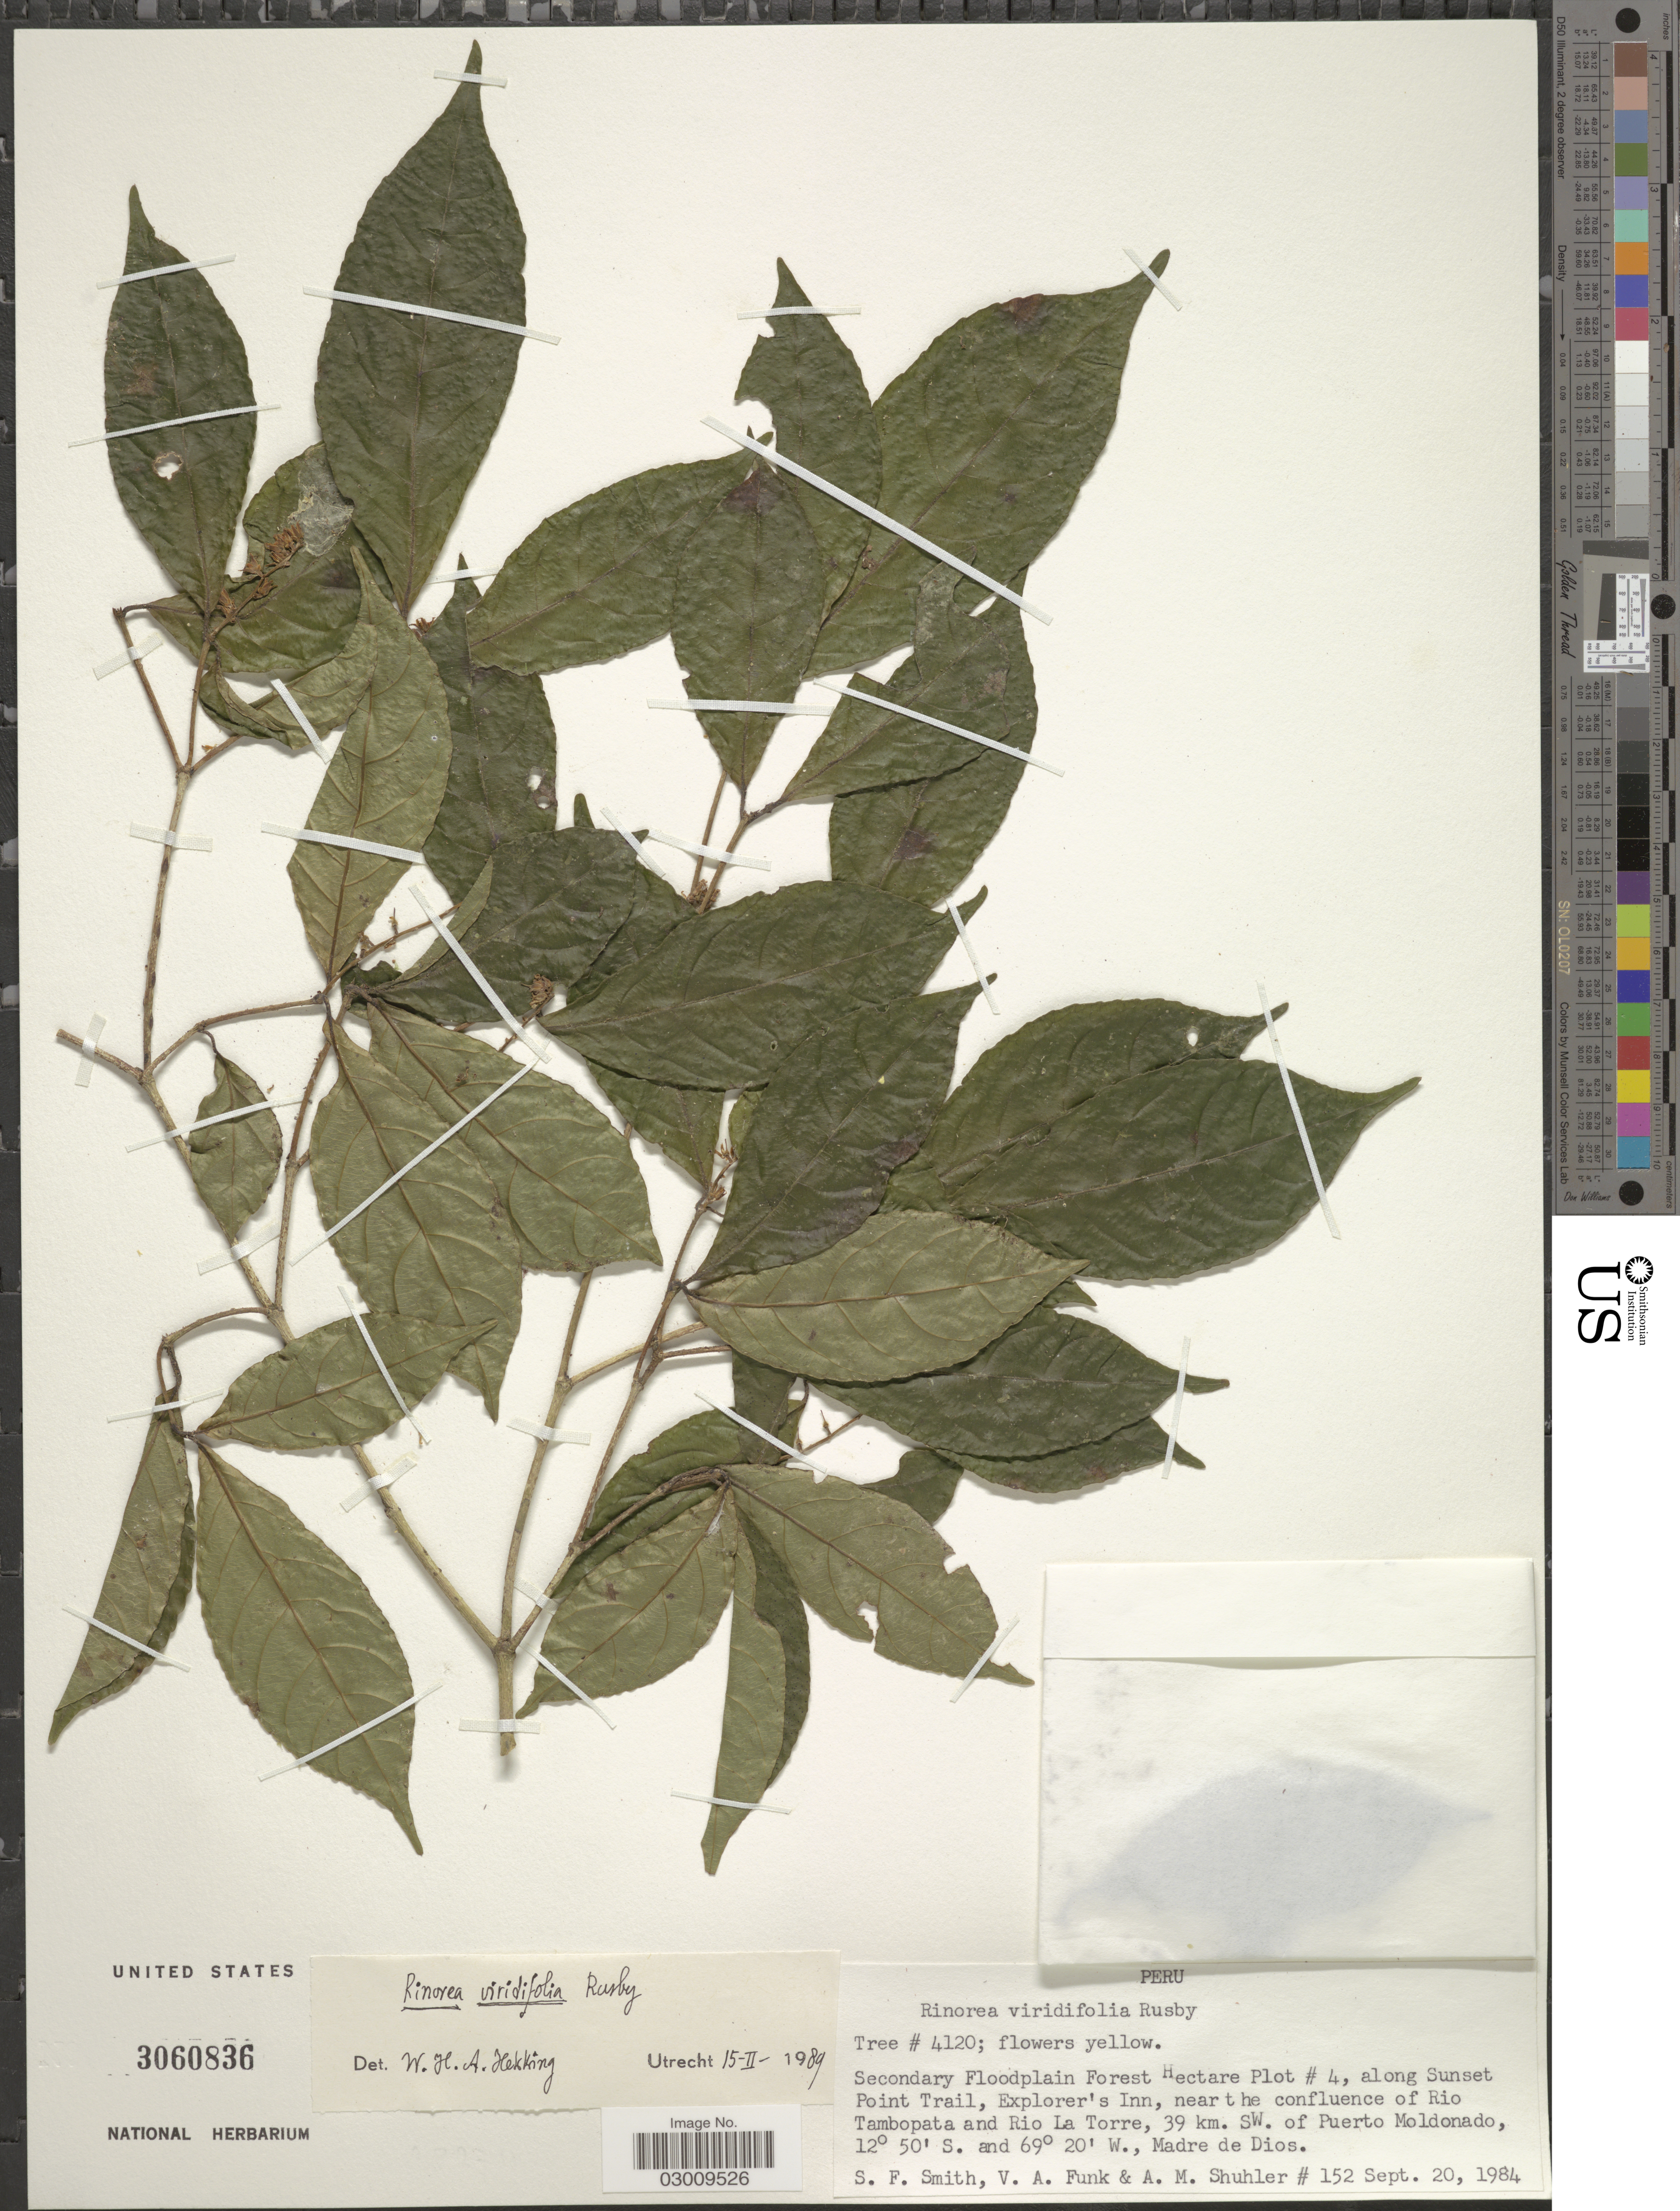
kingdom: Plantae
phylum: Tracheophyta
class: Magnoliopsida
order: Malpighiales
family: Violaceae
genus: Rinorea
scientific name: Rinorea viridifolia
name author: Rusby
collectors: S.F. Smith, V. Funk & A. Shuhler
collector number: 152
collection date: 1984-09-20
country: Peru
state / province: Madre de Dios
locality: Secondary Floodplain Forest Hectare Plot # 4, along Sunset Point Trail, Explorer's Inn, near the confluece of Rio Tambopata and Rio La Torre, 39 km. SW. of Puerto Moldonado, Madre de Dios.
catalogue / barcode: US 3060836